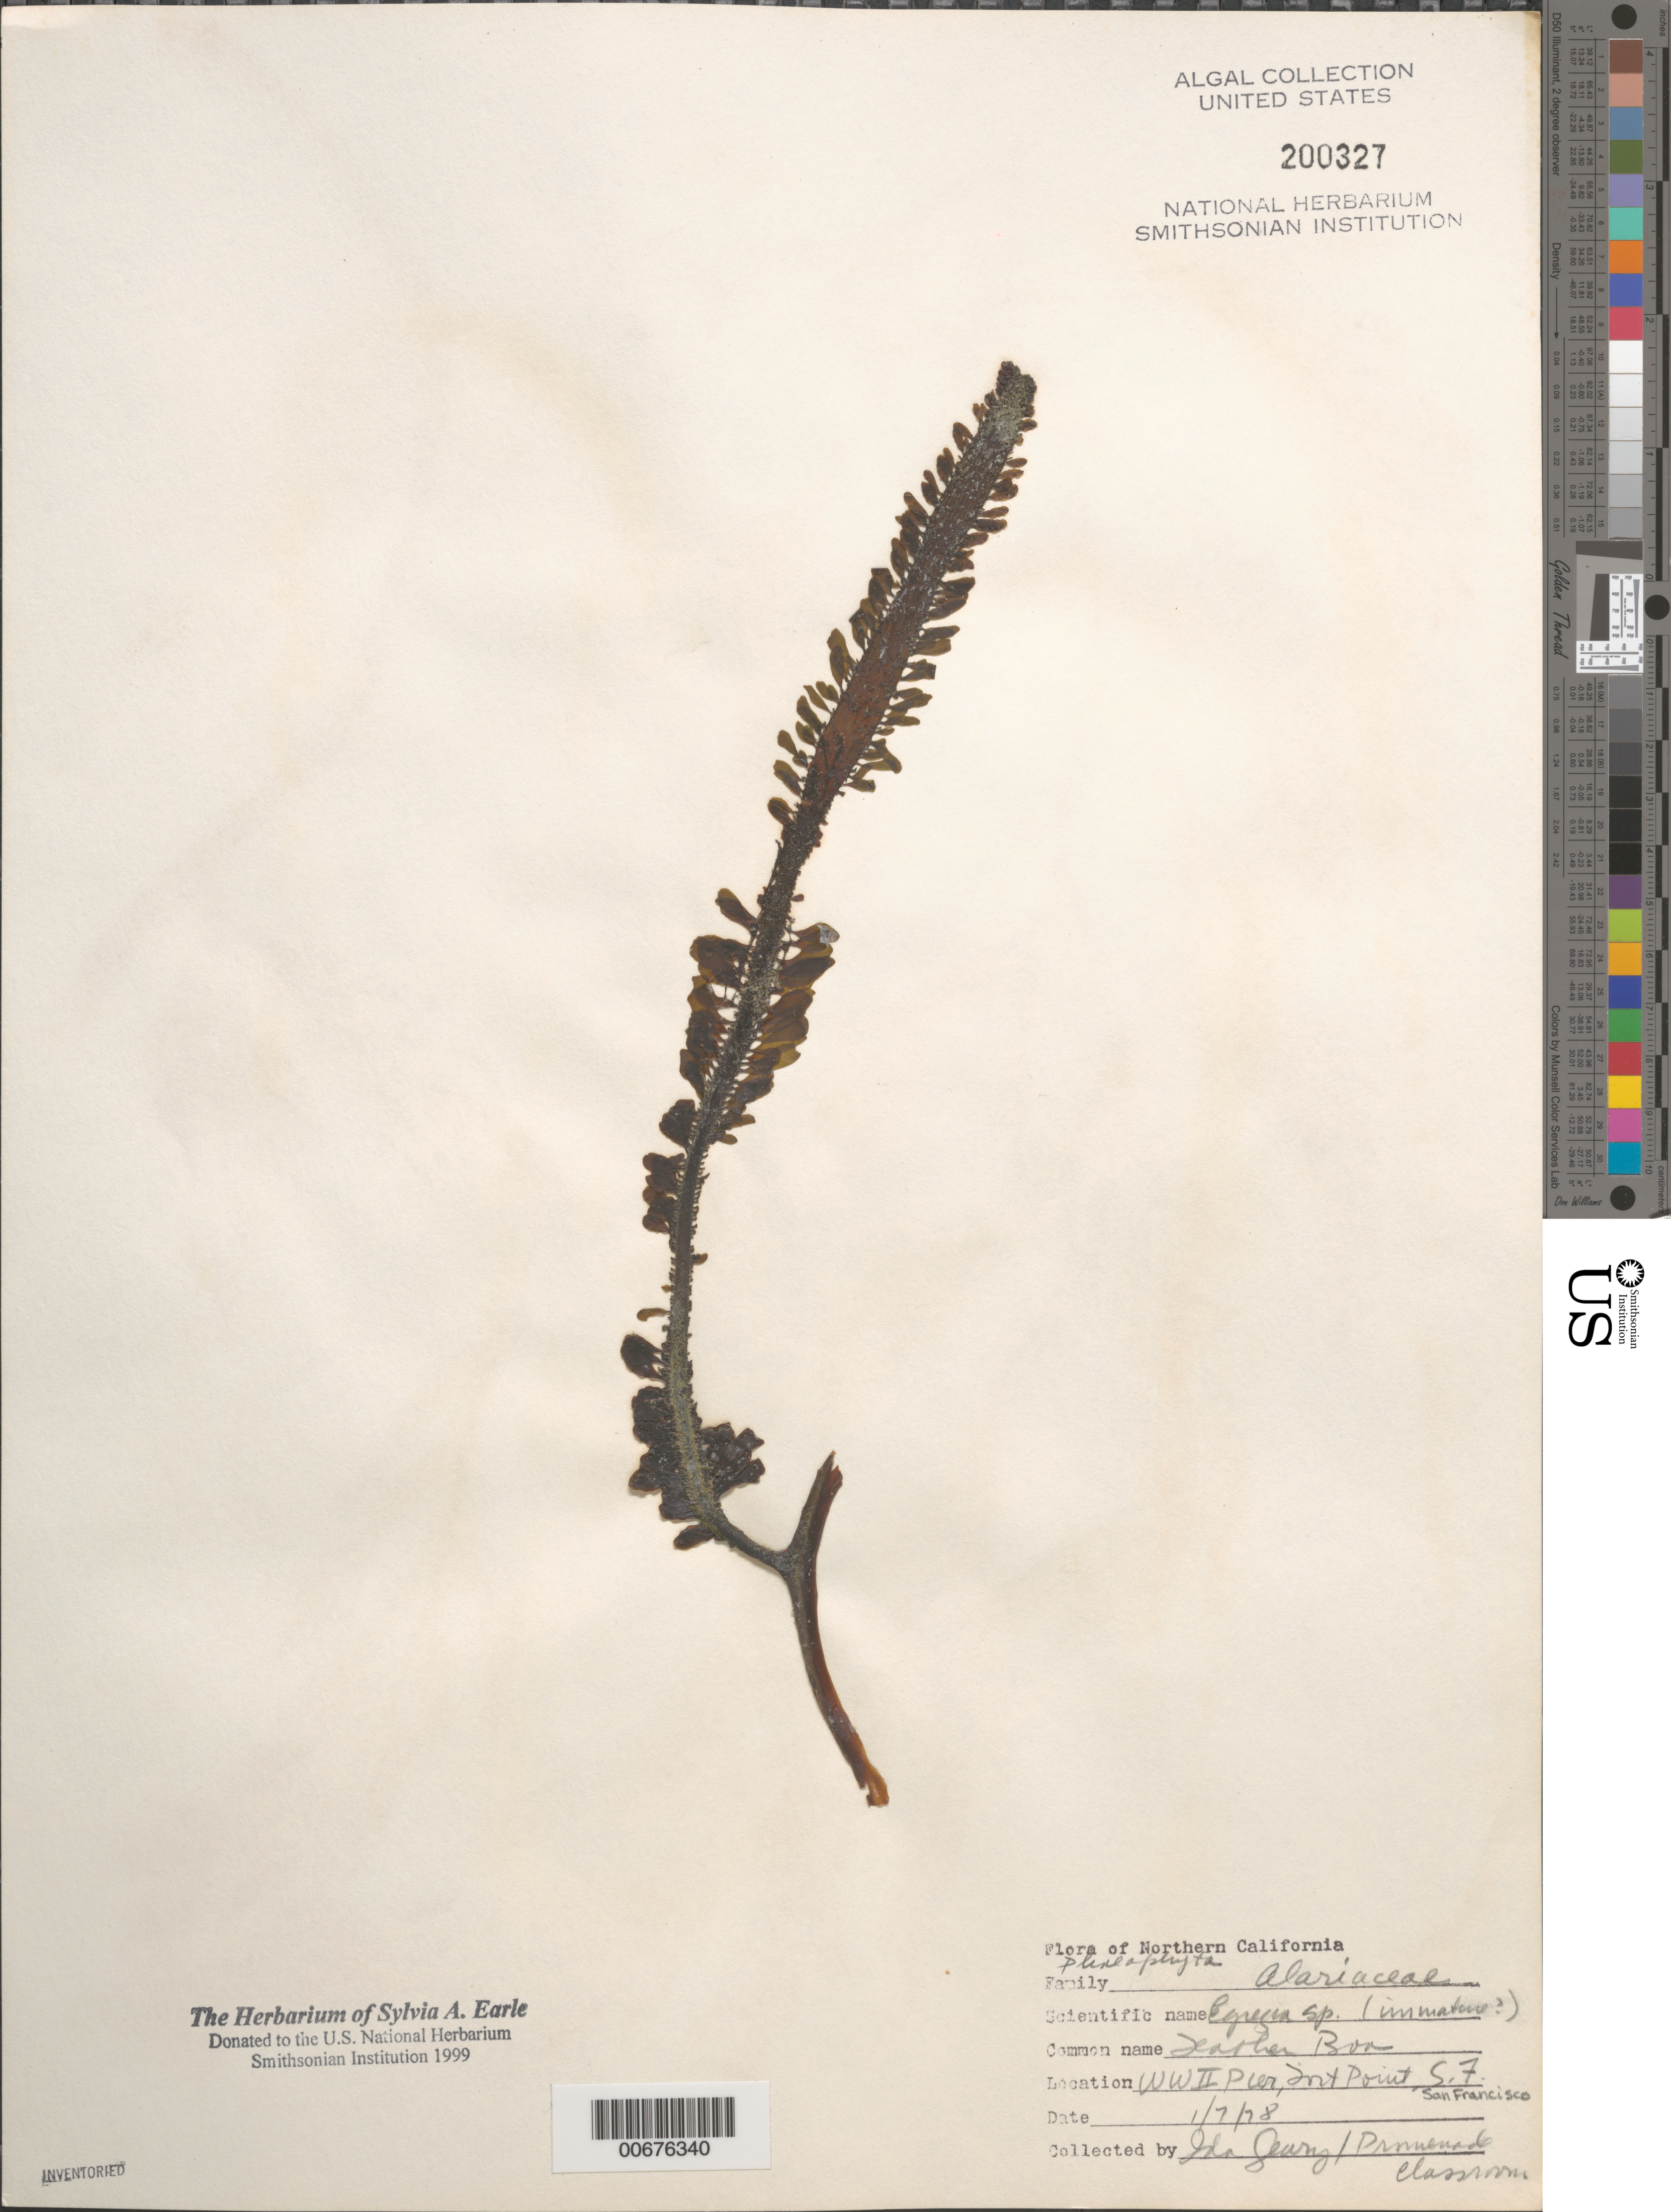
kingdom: Chromista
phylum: Ochrophyta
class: Phaeophyceae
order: Laminariales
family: Lessoniaceae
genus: Egregia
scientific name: Egregia sp.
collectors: I. Geary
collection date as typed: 07 Jan 1978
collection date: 1978-01-07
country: United States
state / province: California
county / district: San Francisco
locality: San Francisco, Fort Point, World War II Pier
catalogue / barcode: US 200327